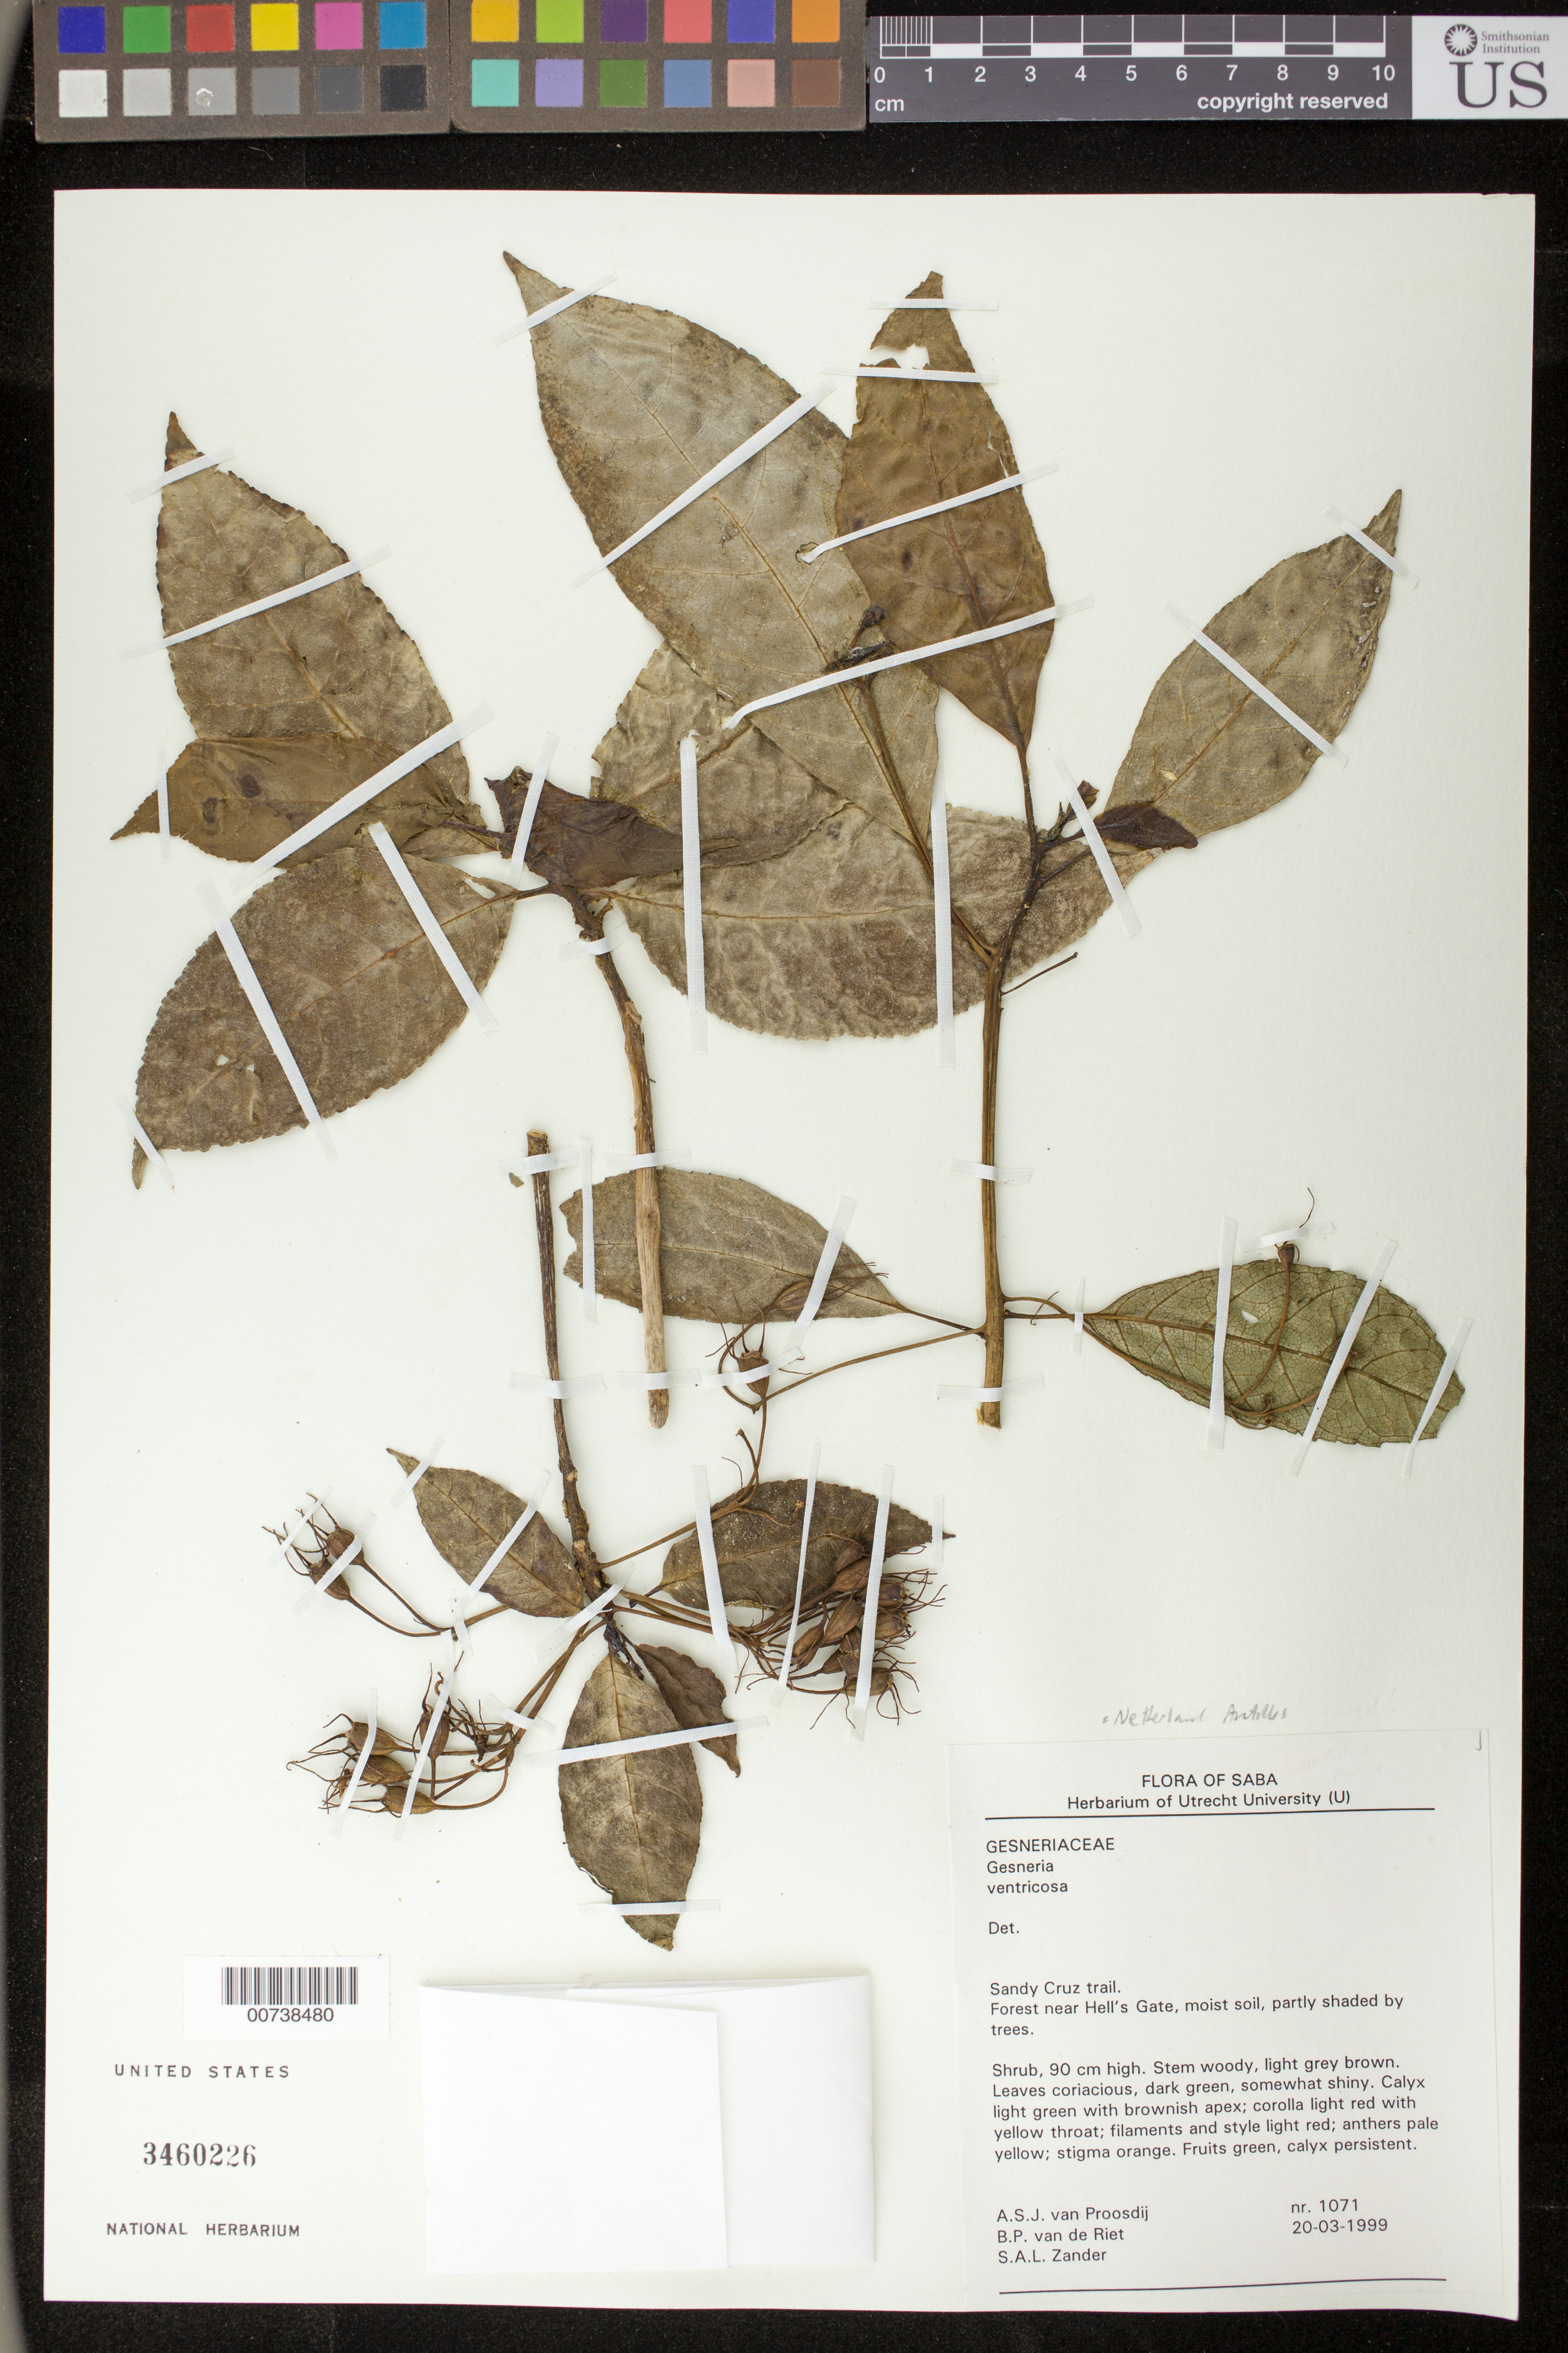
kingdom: Plantae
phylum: Tracheophyta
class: Magnoliopsida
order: Lamiales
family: Gesneriaceae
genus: Gesneria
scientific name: Gesneria ventricosa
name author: Hort. Berol. ex Hanst.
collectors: A. Proosdij, B. Riet & S. Zander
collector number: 1071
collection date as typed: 20 Mar 1999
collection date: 1999-03-20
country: Netherlands Antilles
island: Saba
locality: Sandy Cruz trail, forest near Hell's Gate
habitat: Forest, moist soil, partly shaded by trees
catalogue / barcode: US 3460226